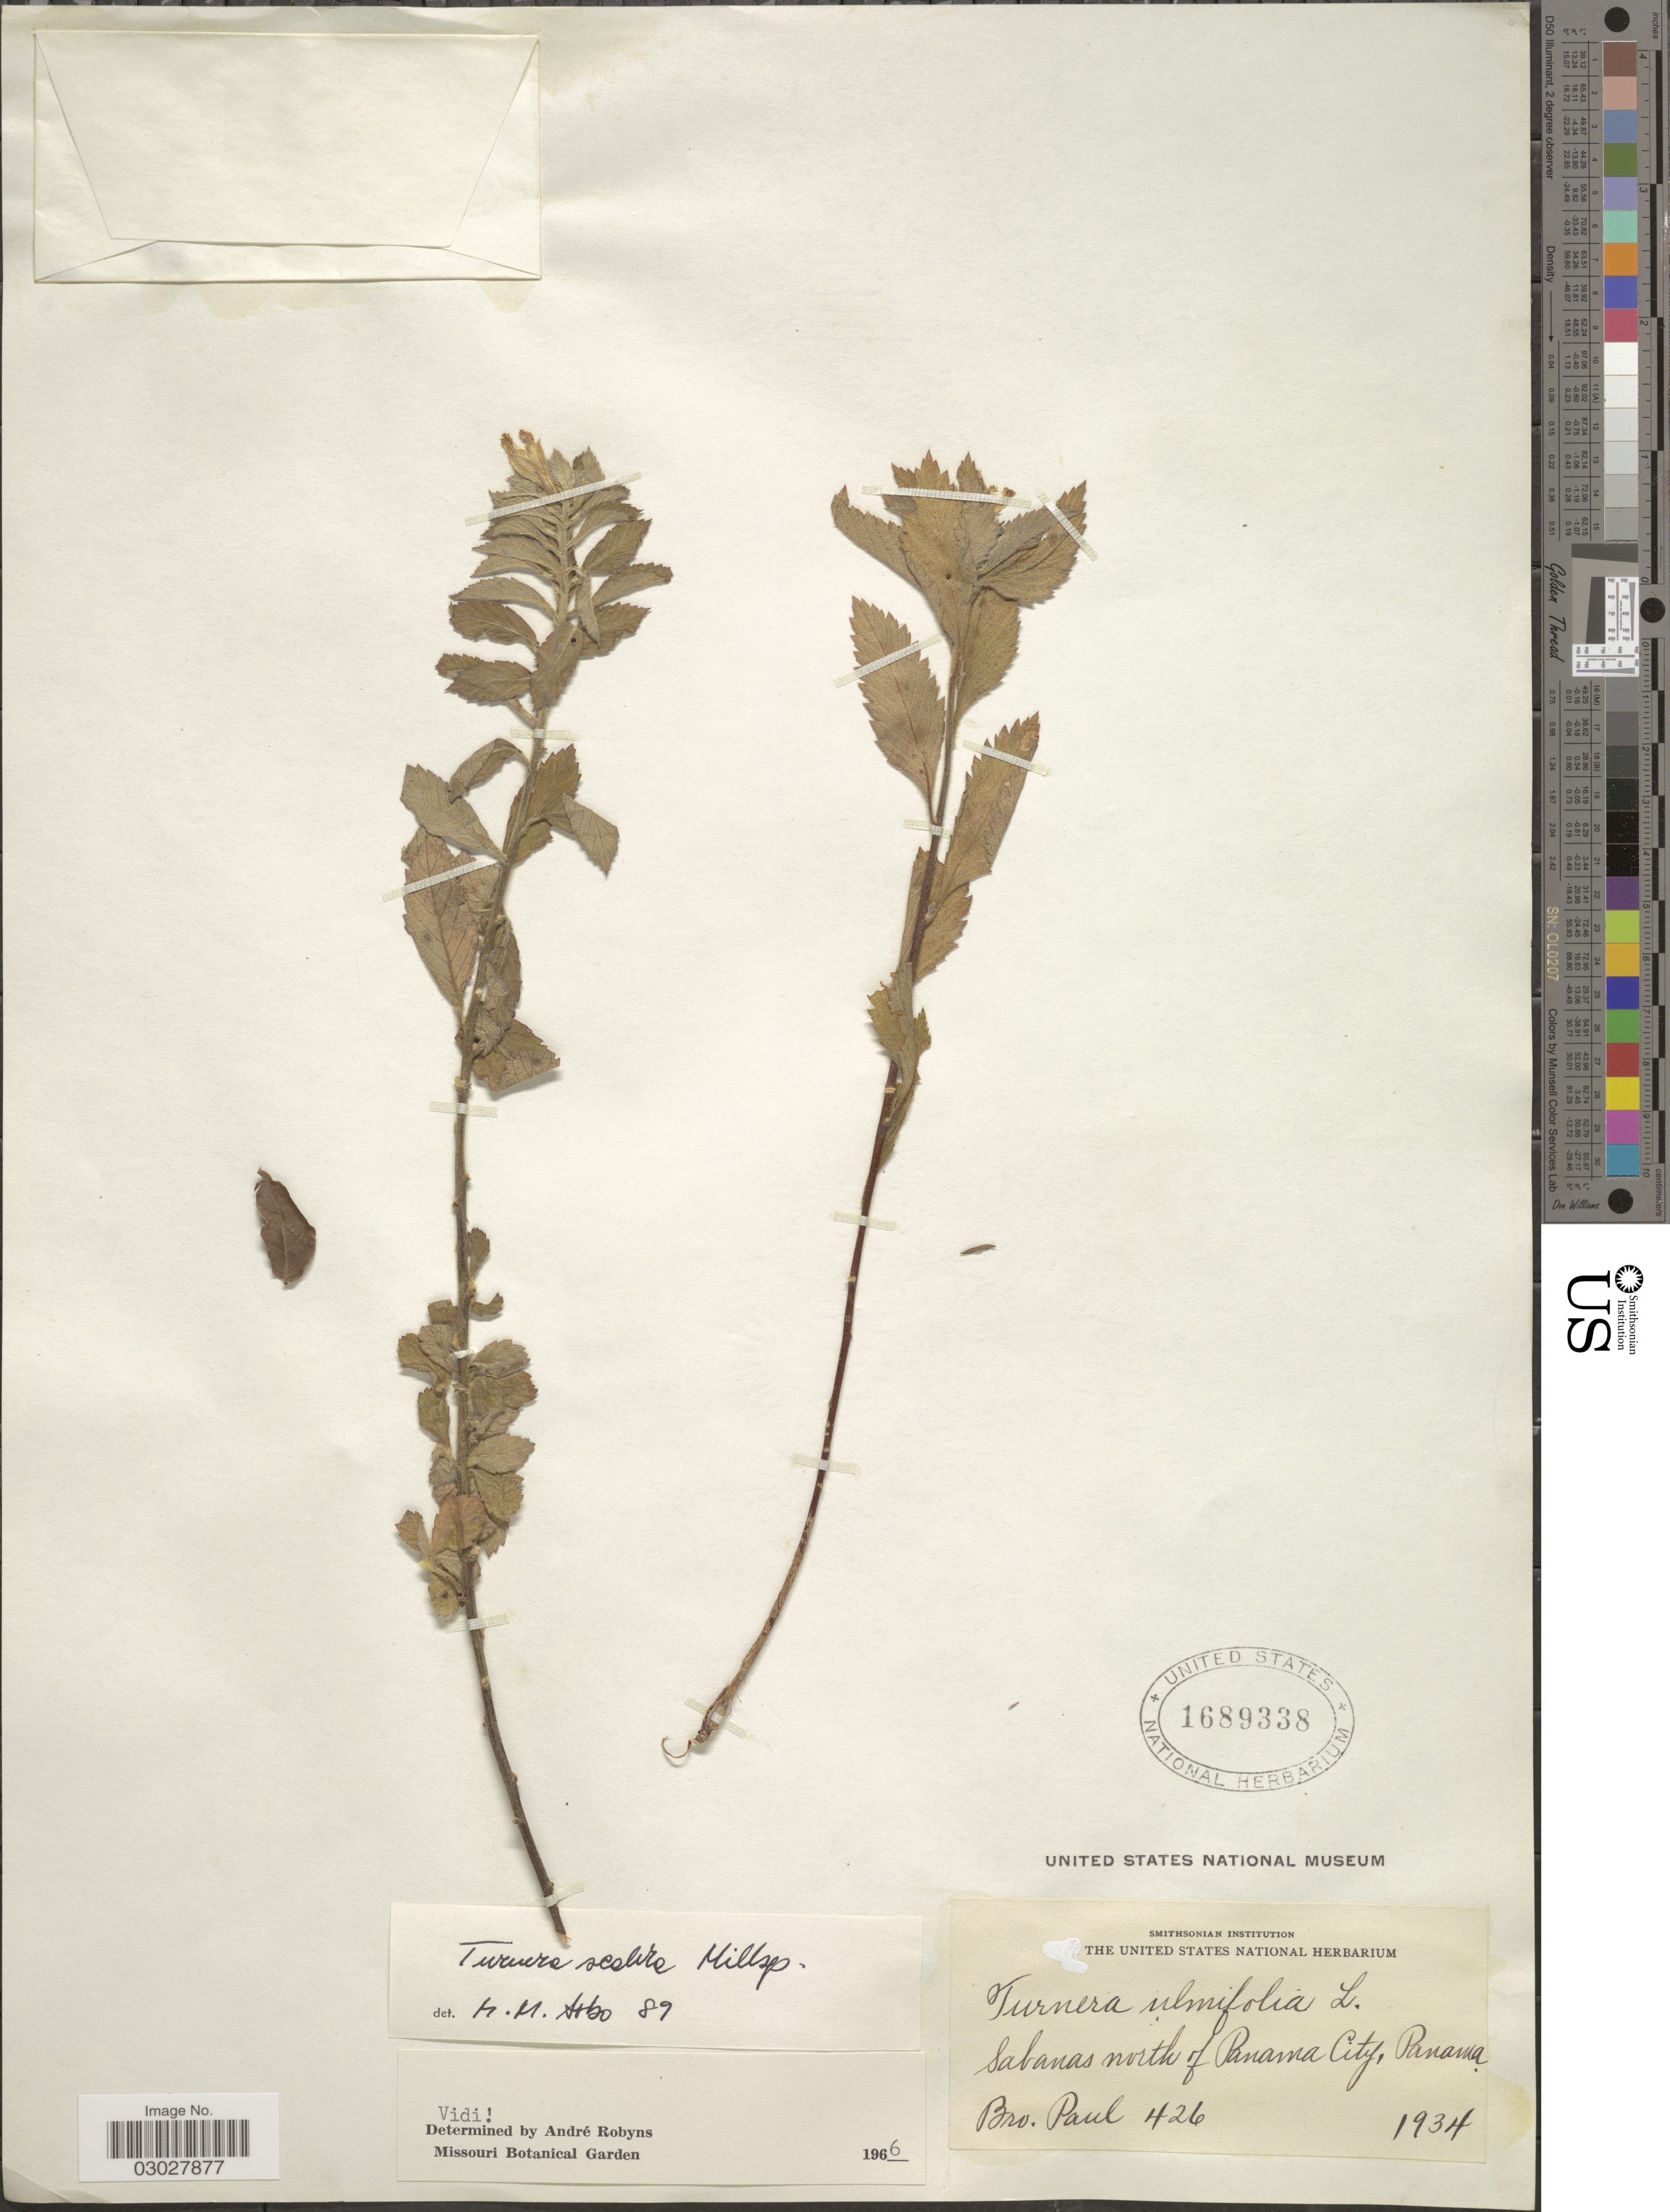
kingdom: Plantae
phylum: Tracheophyta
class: Magnoliopsida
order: Malpighiales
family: Turneraceae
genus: Turnera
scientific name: Turnera scabra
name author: Millsp.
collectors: B. Paul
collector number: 426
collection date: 1934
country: Panama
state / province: Panamá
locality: Sabanas north of Panama City.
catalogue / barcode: US 1689338